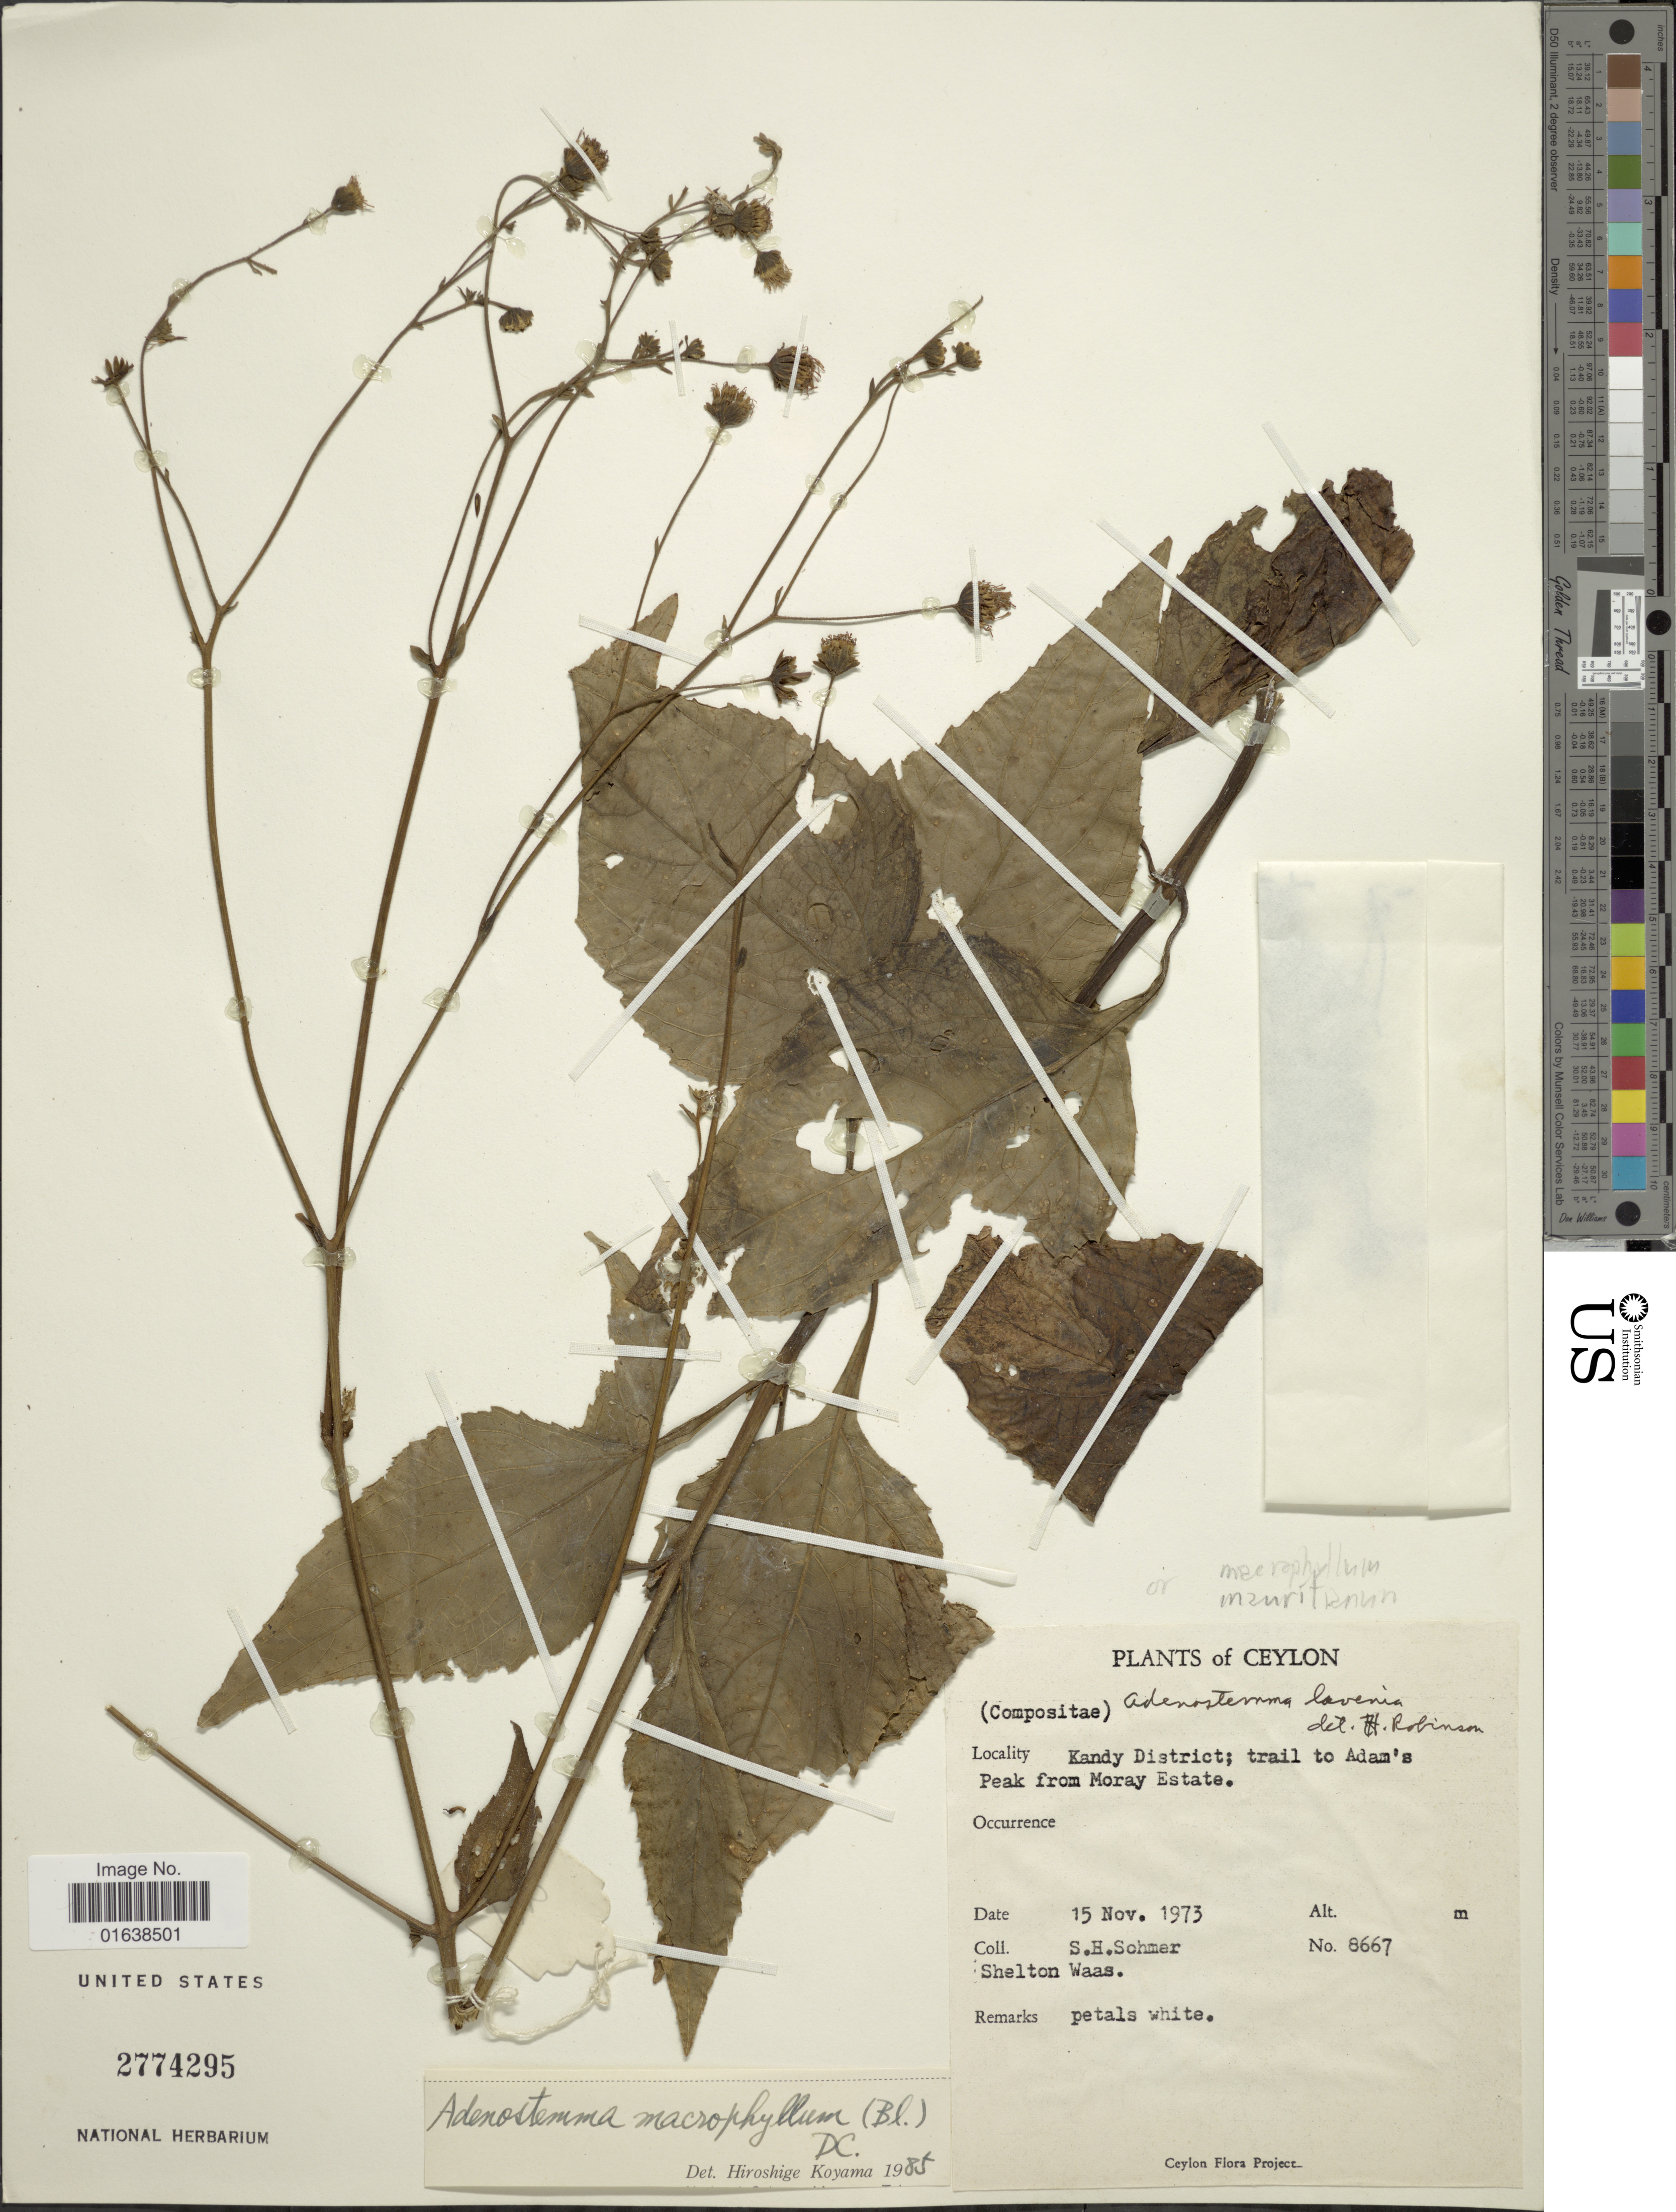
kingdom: Plantae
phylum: Tracheophyta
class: Magnoliopsida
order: Asterales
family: Asteraceae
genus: Adenostemma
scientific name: Adenostemma macrophyllum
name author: (Blume) DC.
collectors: S. H. Sohmer & S. Waas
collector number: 8667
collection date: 1973-11-15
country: Sri Lanka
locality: Ceylon. Kandy District; trail to Adam's Peak from Moray Estate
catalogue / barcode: US 2774295